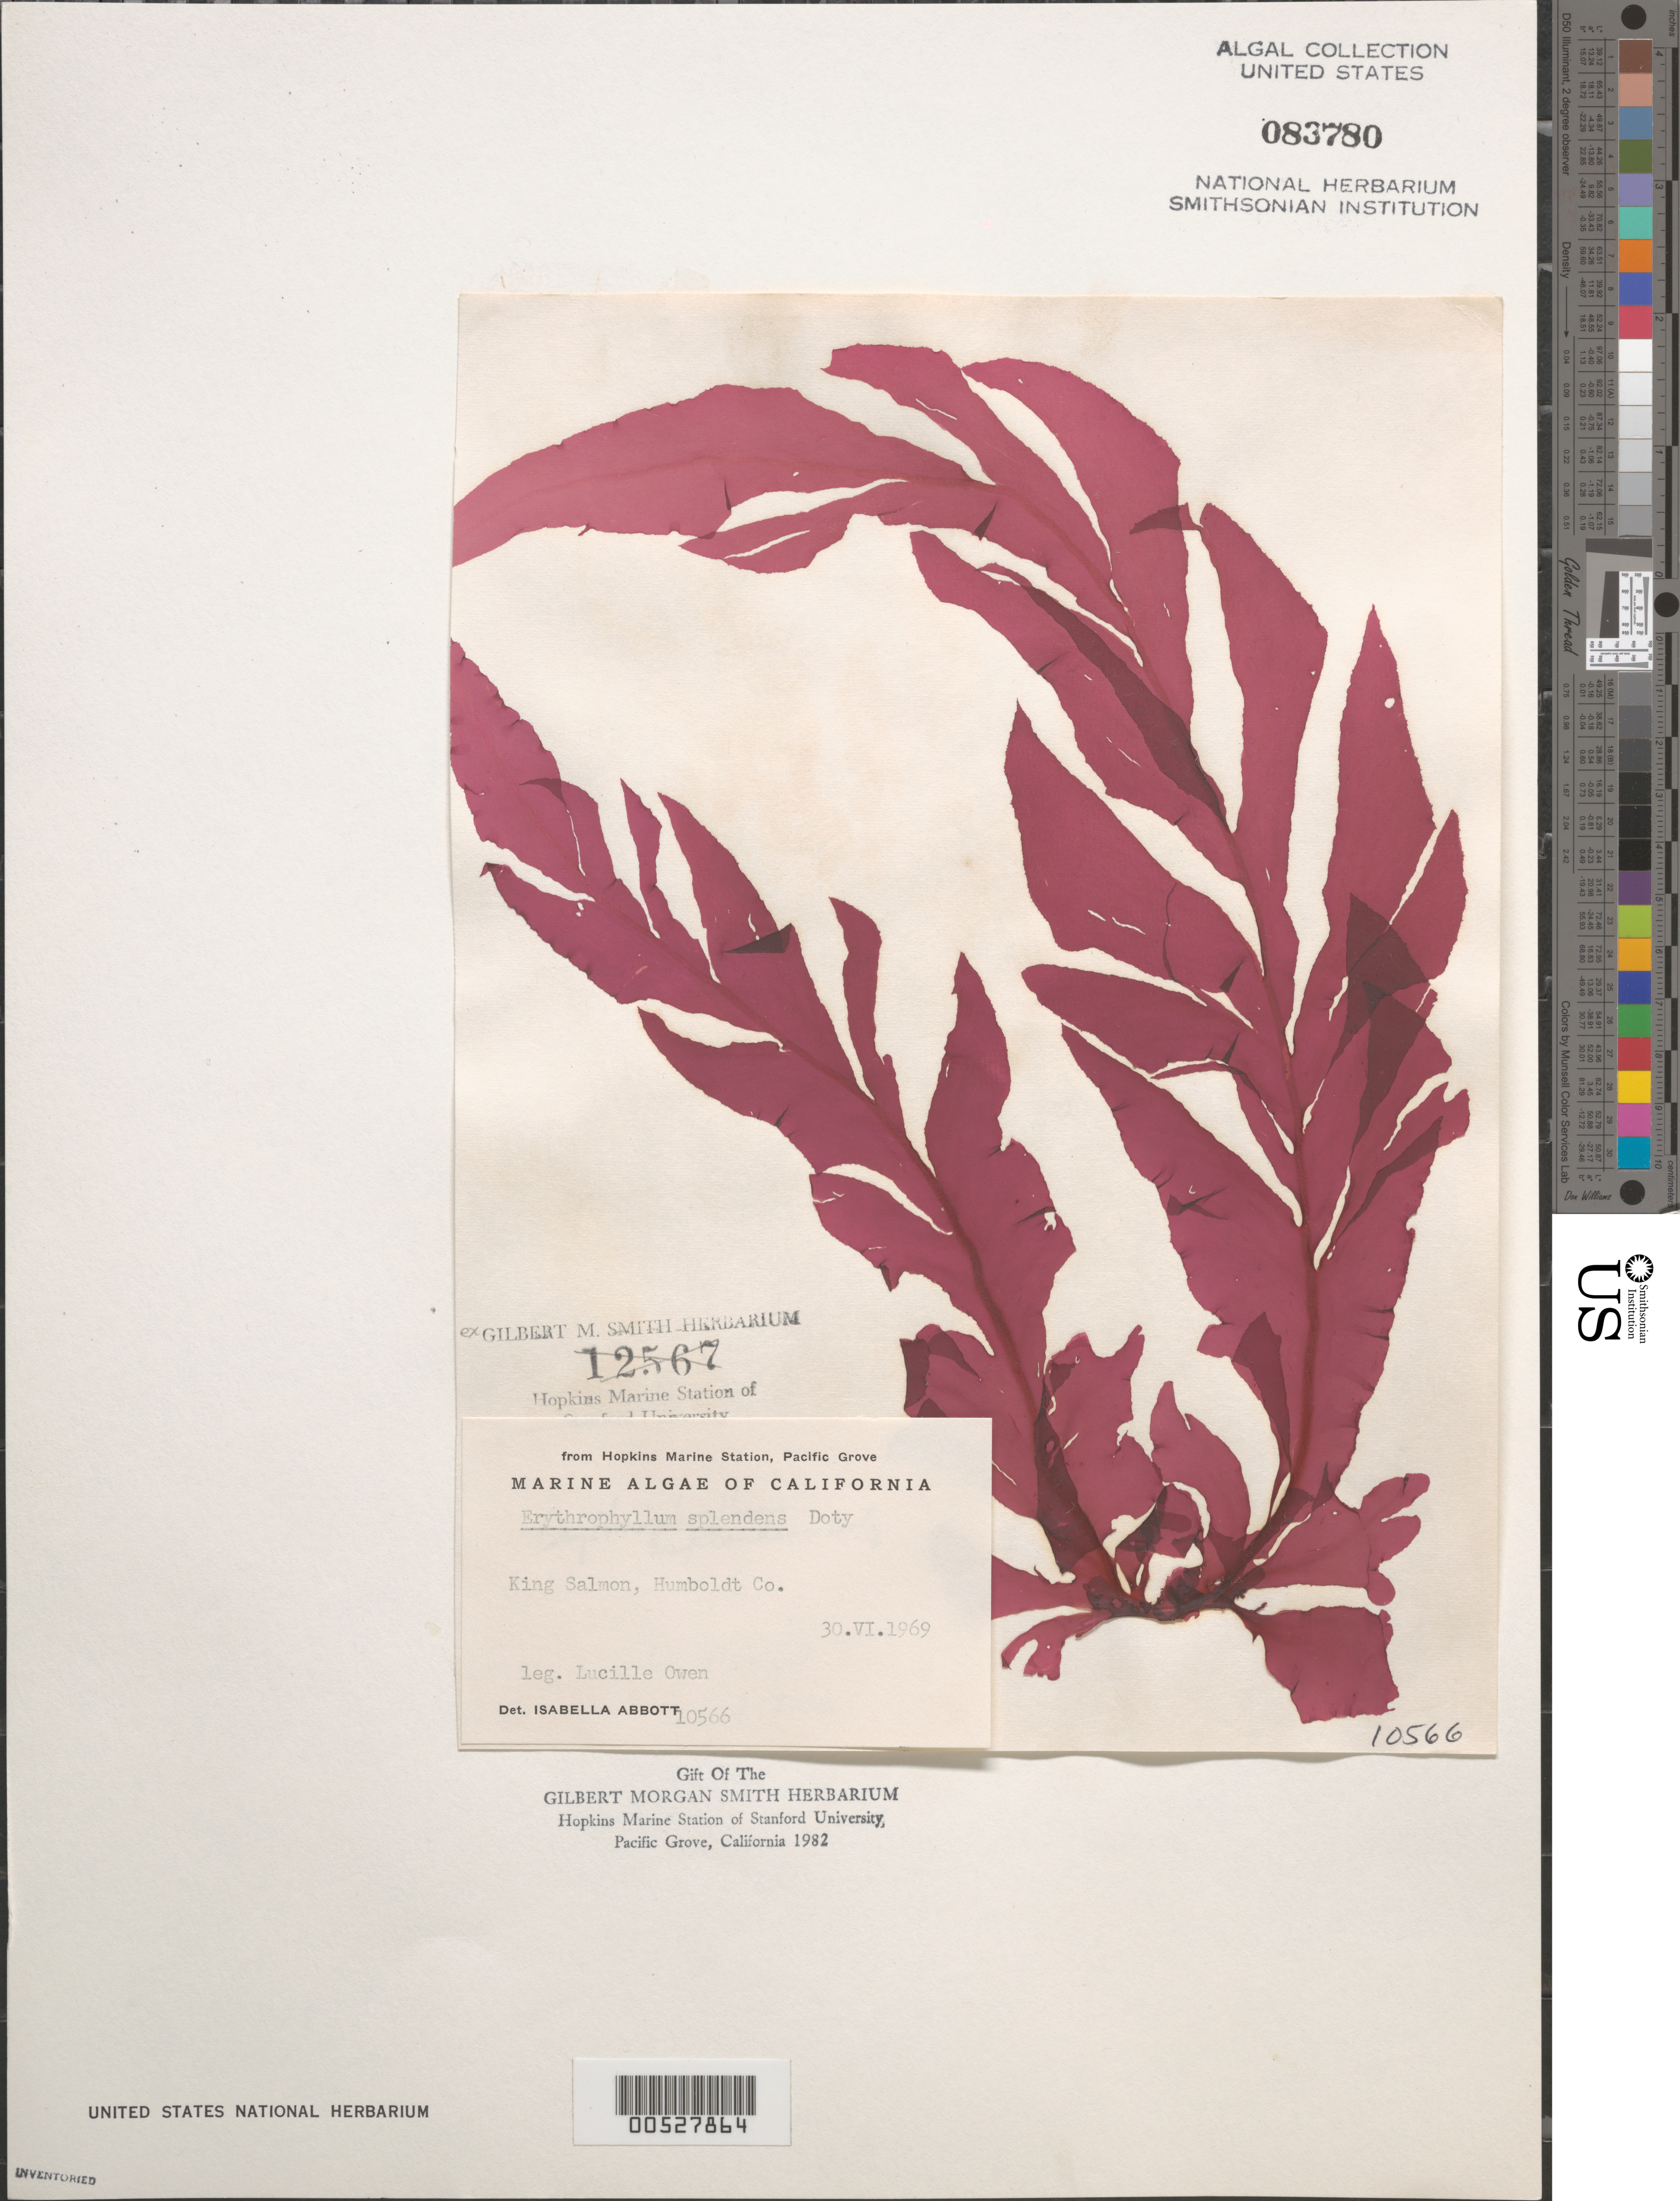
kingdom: Plantae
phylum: Rhodophyta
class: Florideophyceae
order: Gigartinales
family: Kallymeniaceae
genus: Erythrophyllum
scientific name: Erythrophyllum splendens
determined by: Abbott, Isabella A.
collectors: L. Owen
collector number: IAA 10566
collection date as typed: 30 Jun 1969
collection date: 1969-06-30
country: United States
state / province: California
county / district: Humboldt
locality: King Salmon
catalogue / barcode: US 83780